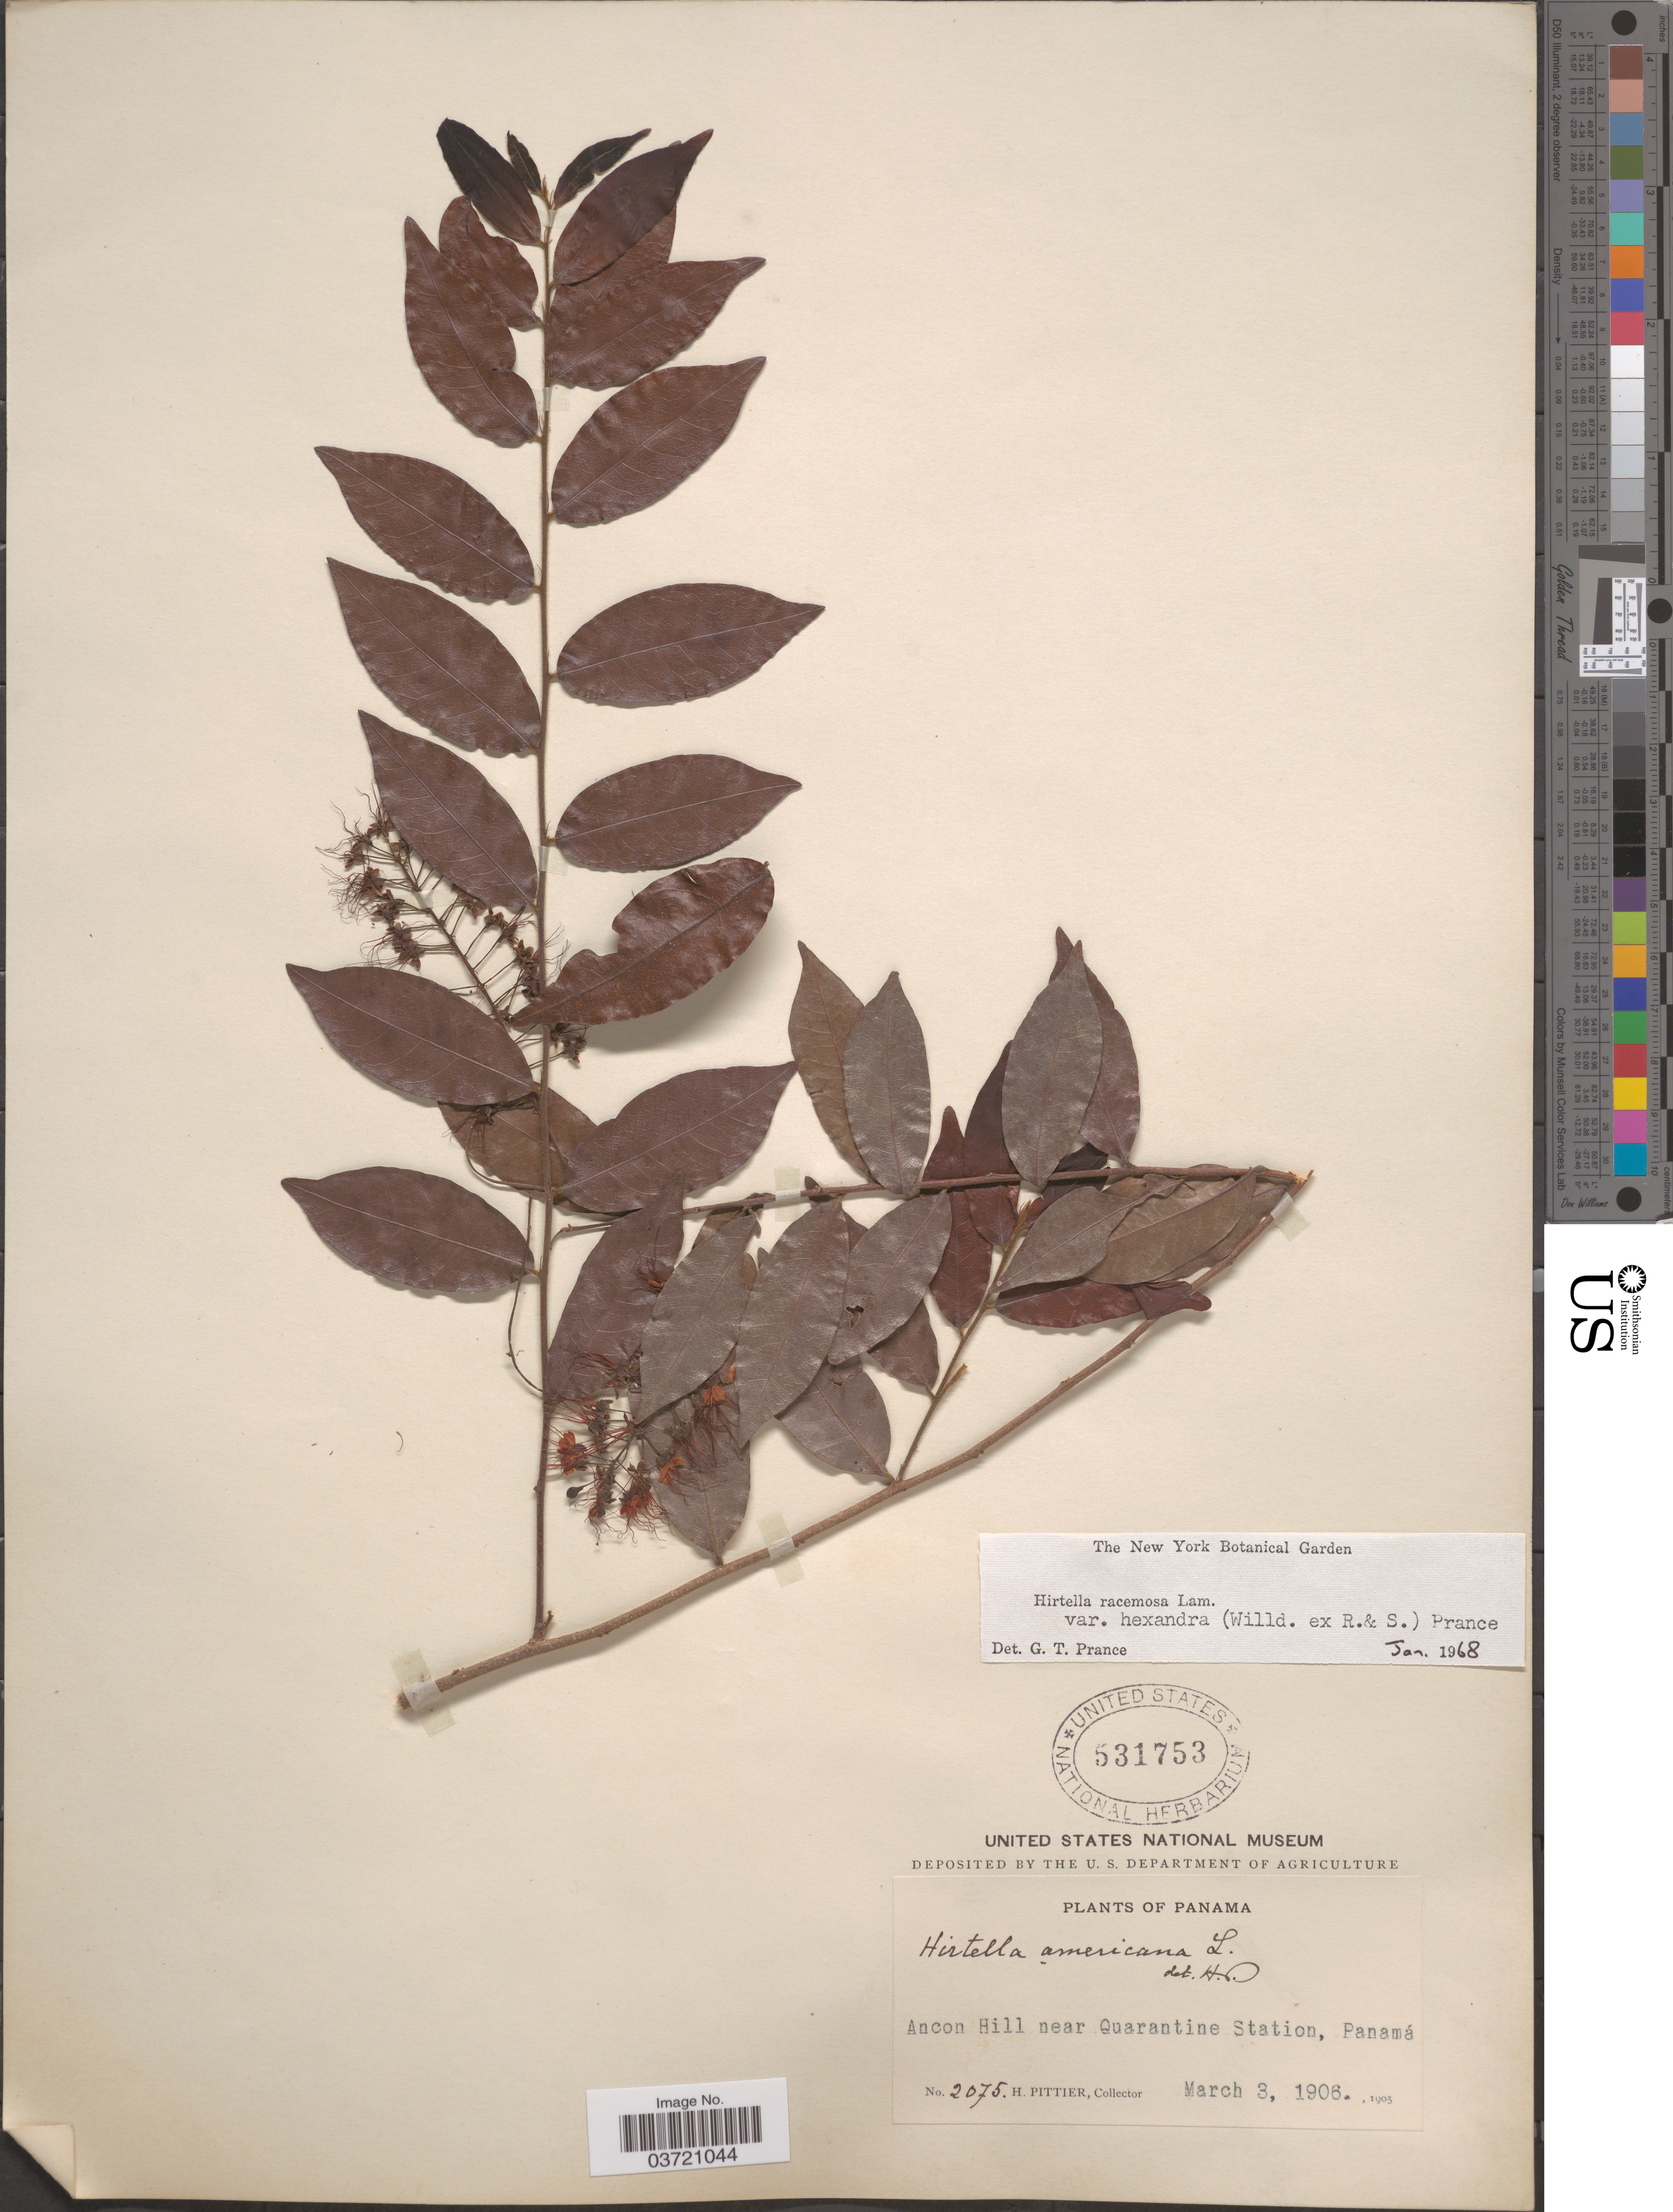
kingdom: Plantae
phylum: Tracheophyta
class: Magnoliopsida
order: Malpighiales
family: Chrysobalanaceae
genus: Hirtella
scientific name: Hirtella racemosa var. hexandra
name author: (Willd. ex Roem. & Schult.) Prance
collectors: H. F. Pittier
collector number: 2075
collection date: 1906-03-03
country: Panama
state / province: Panamá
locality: Ancon Hill near Quarantine Station.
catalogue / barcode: US 531753